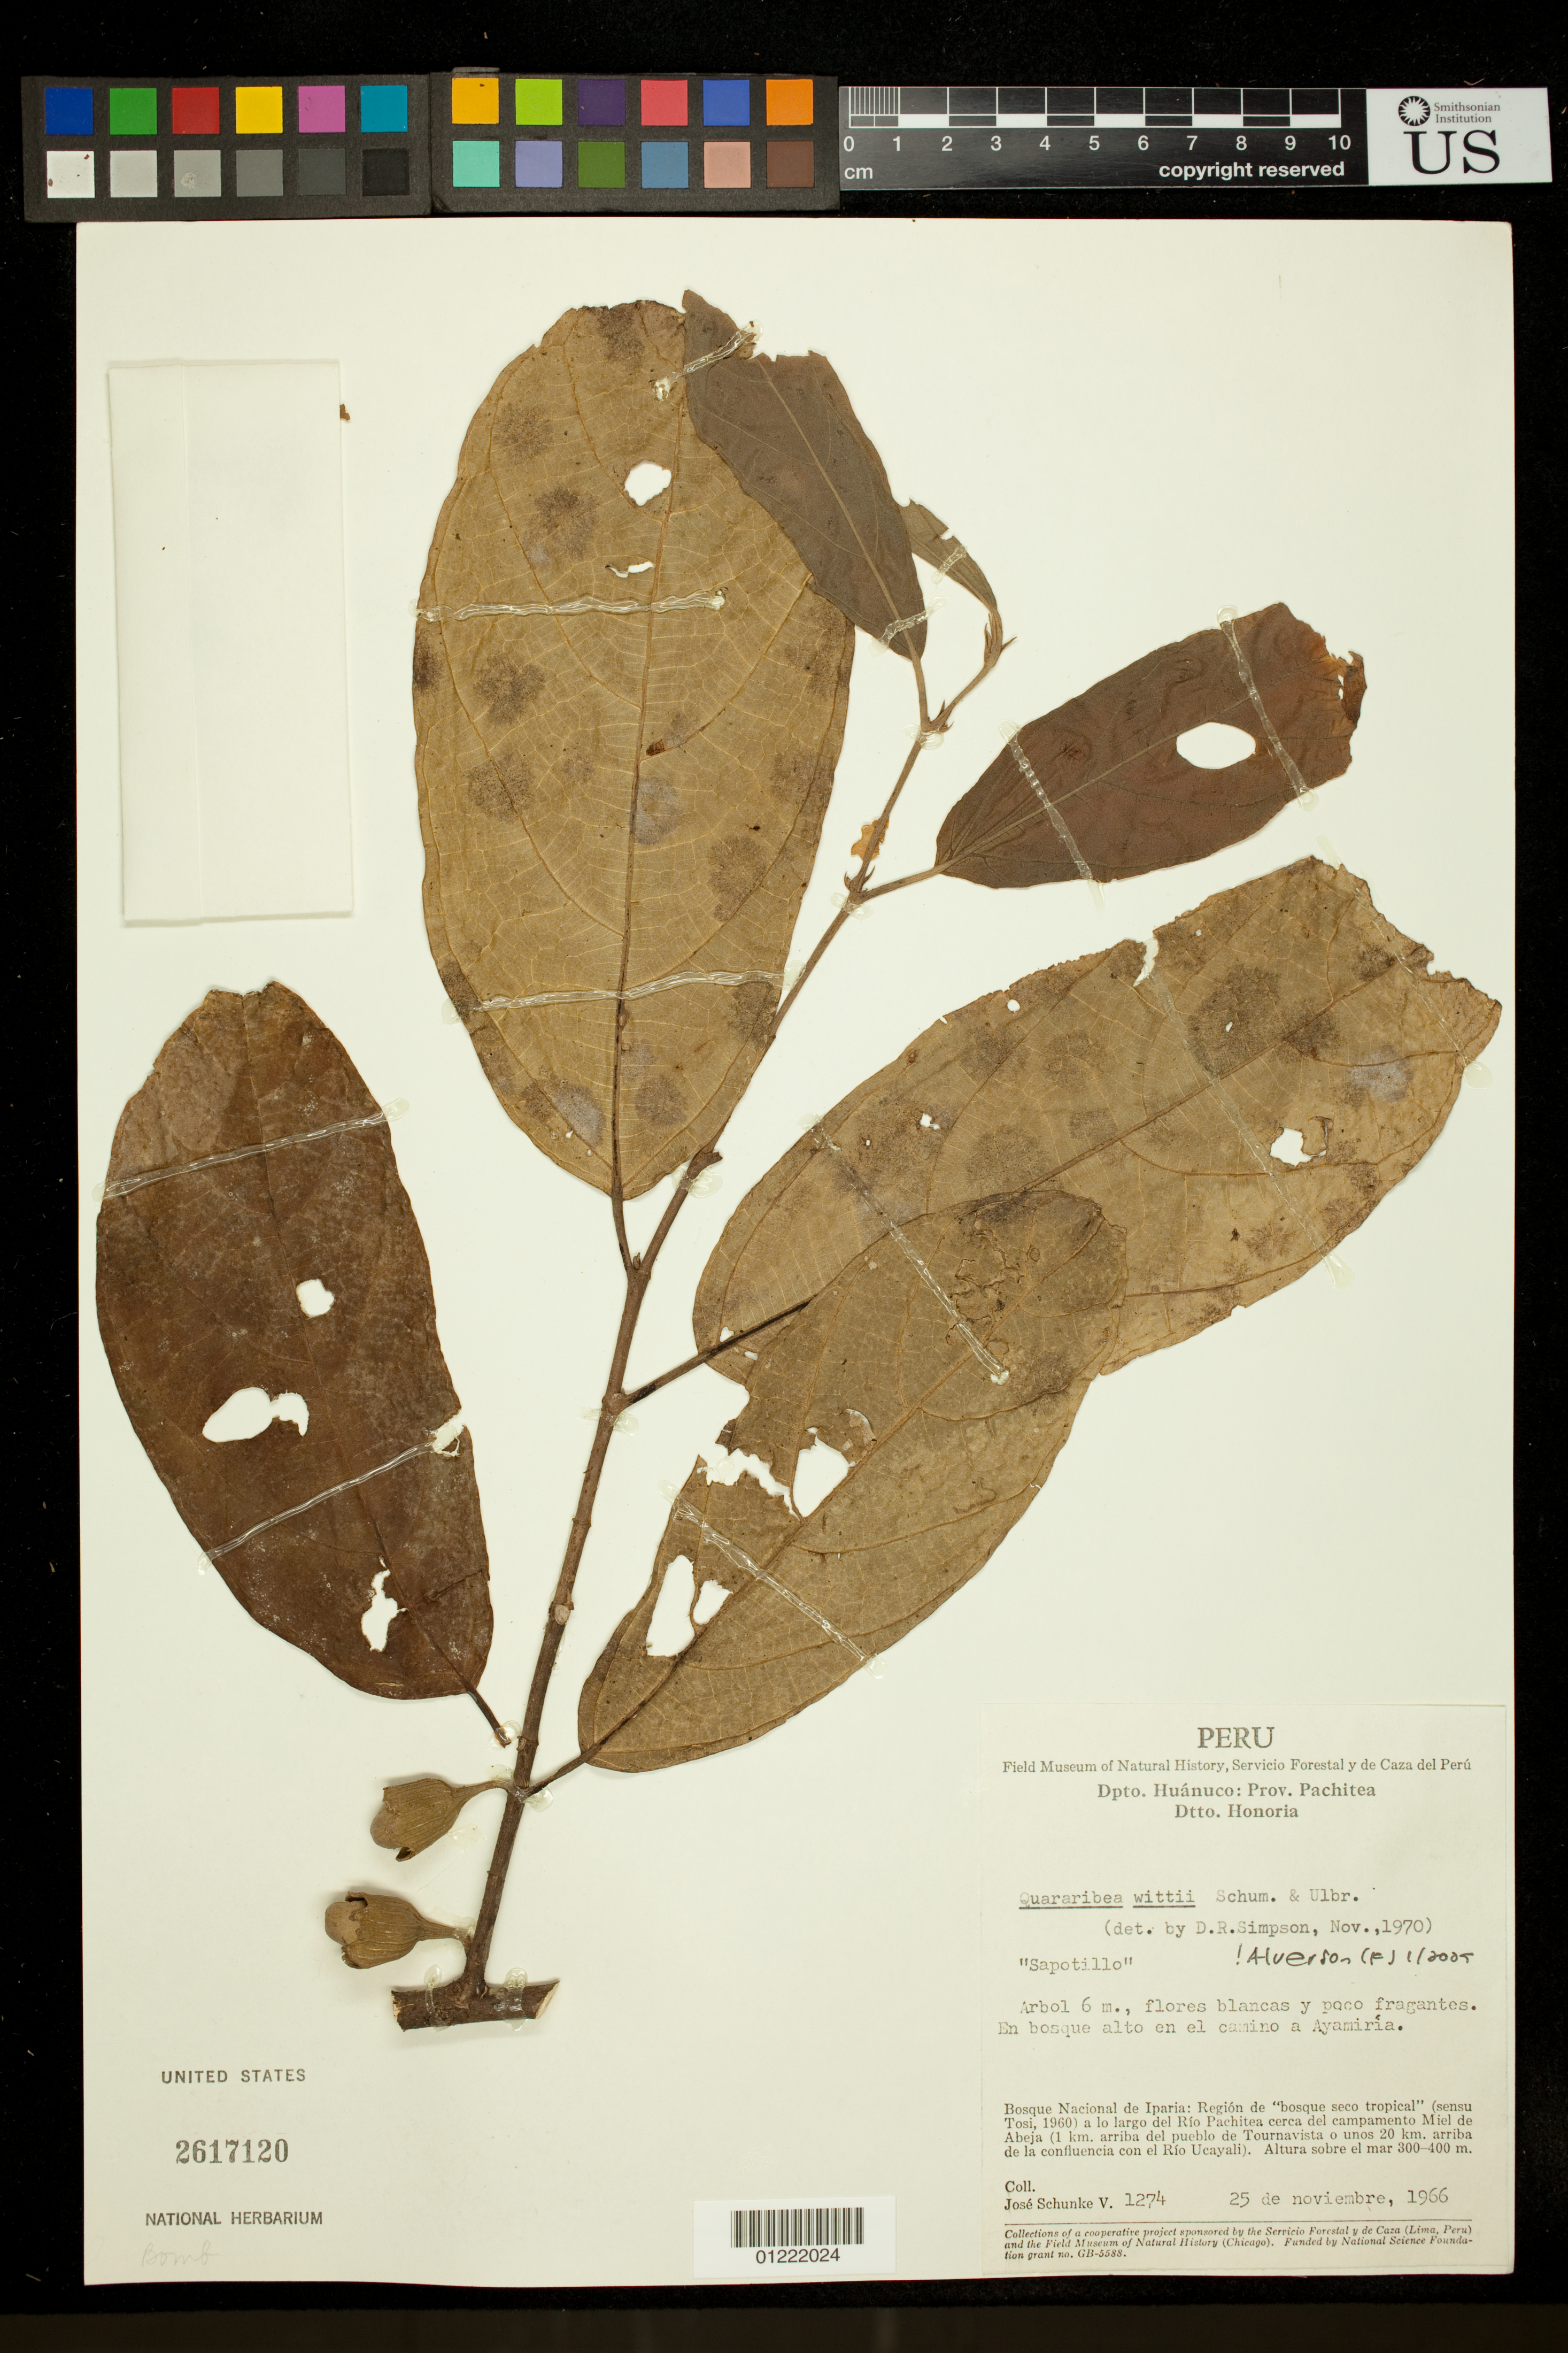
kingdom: Plantae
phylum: Tracheophyta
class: Magnoliopsida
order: Malvales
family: Malvaceae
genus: Quararibea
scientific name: Quararibea wittii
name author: K. Schum. & Ulbr.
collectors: J. Schunke Vigo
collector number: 1274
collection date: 1966-11-25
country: Peru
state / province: Huánuco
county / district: Pachitea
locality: Dtto. Honoria.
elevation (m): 300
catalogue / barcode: US 2617120